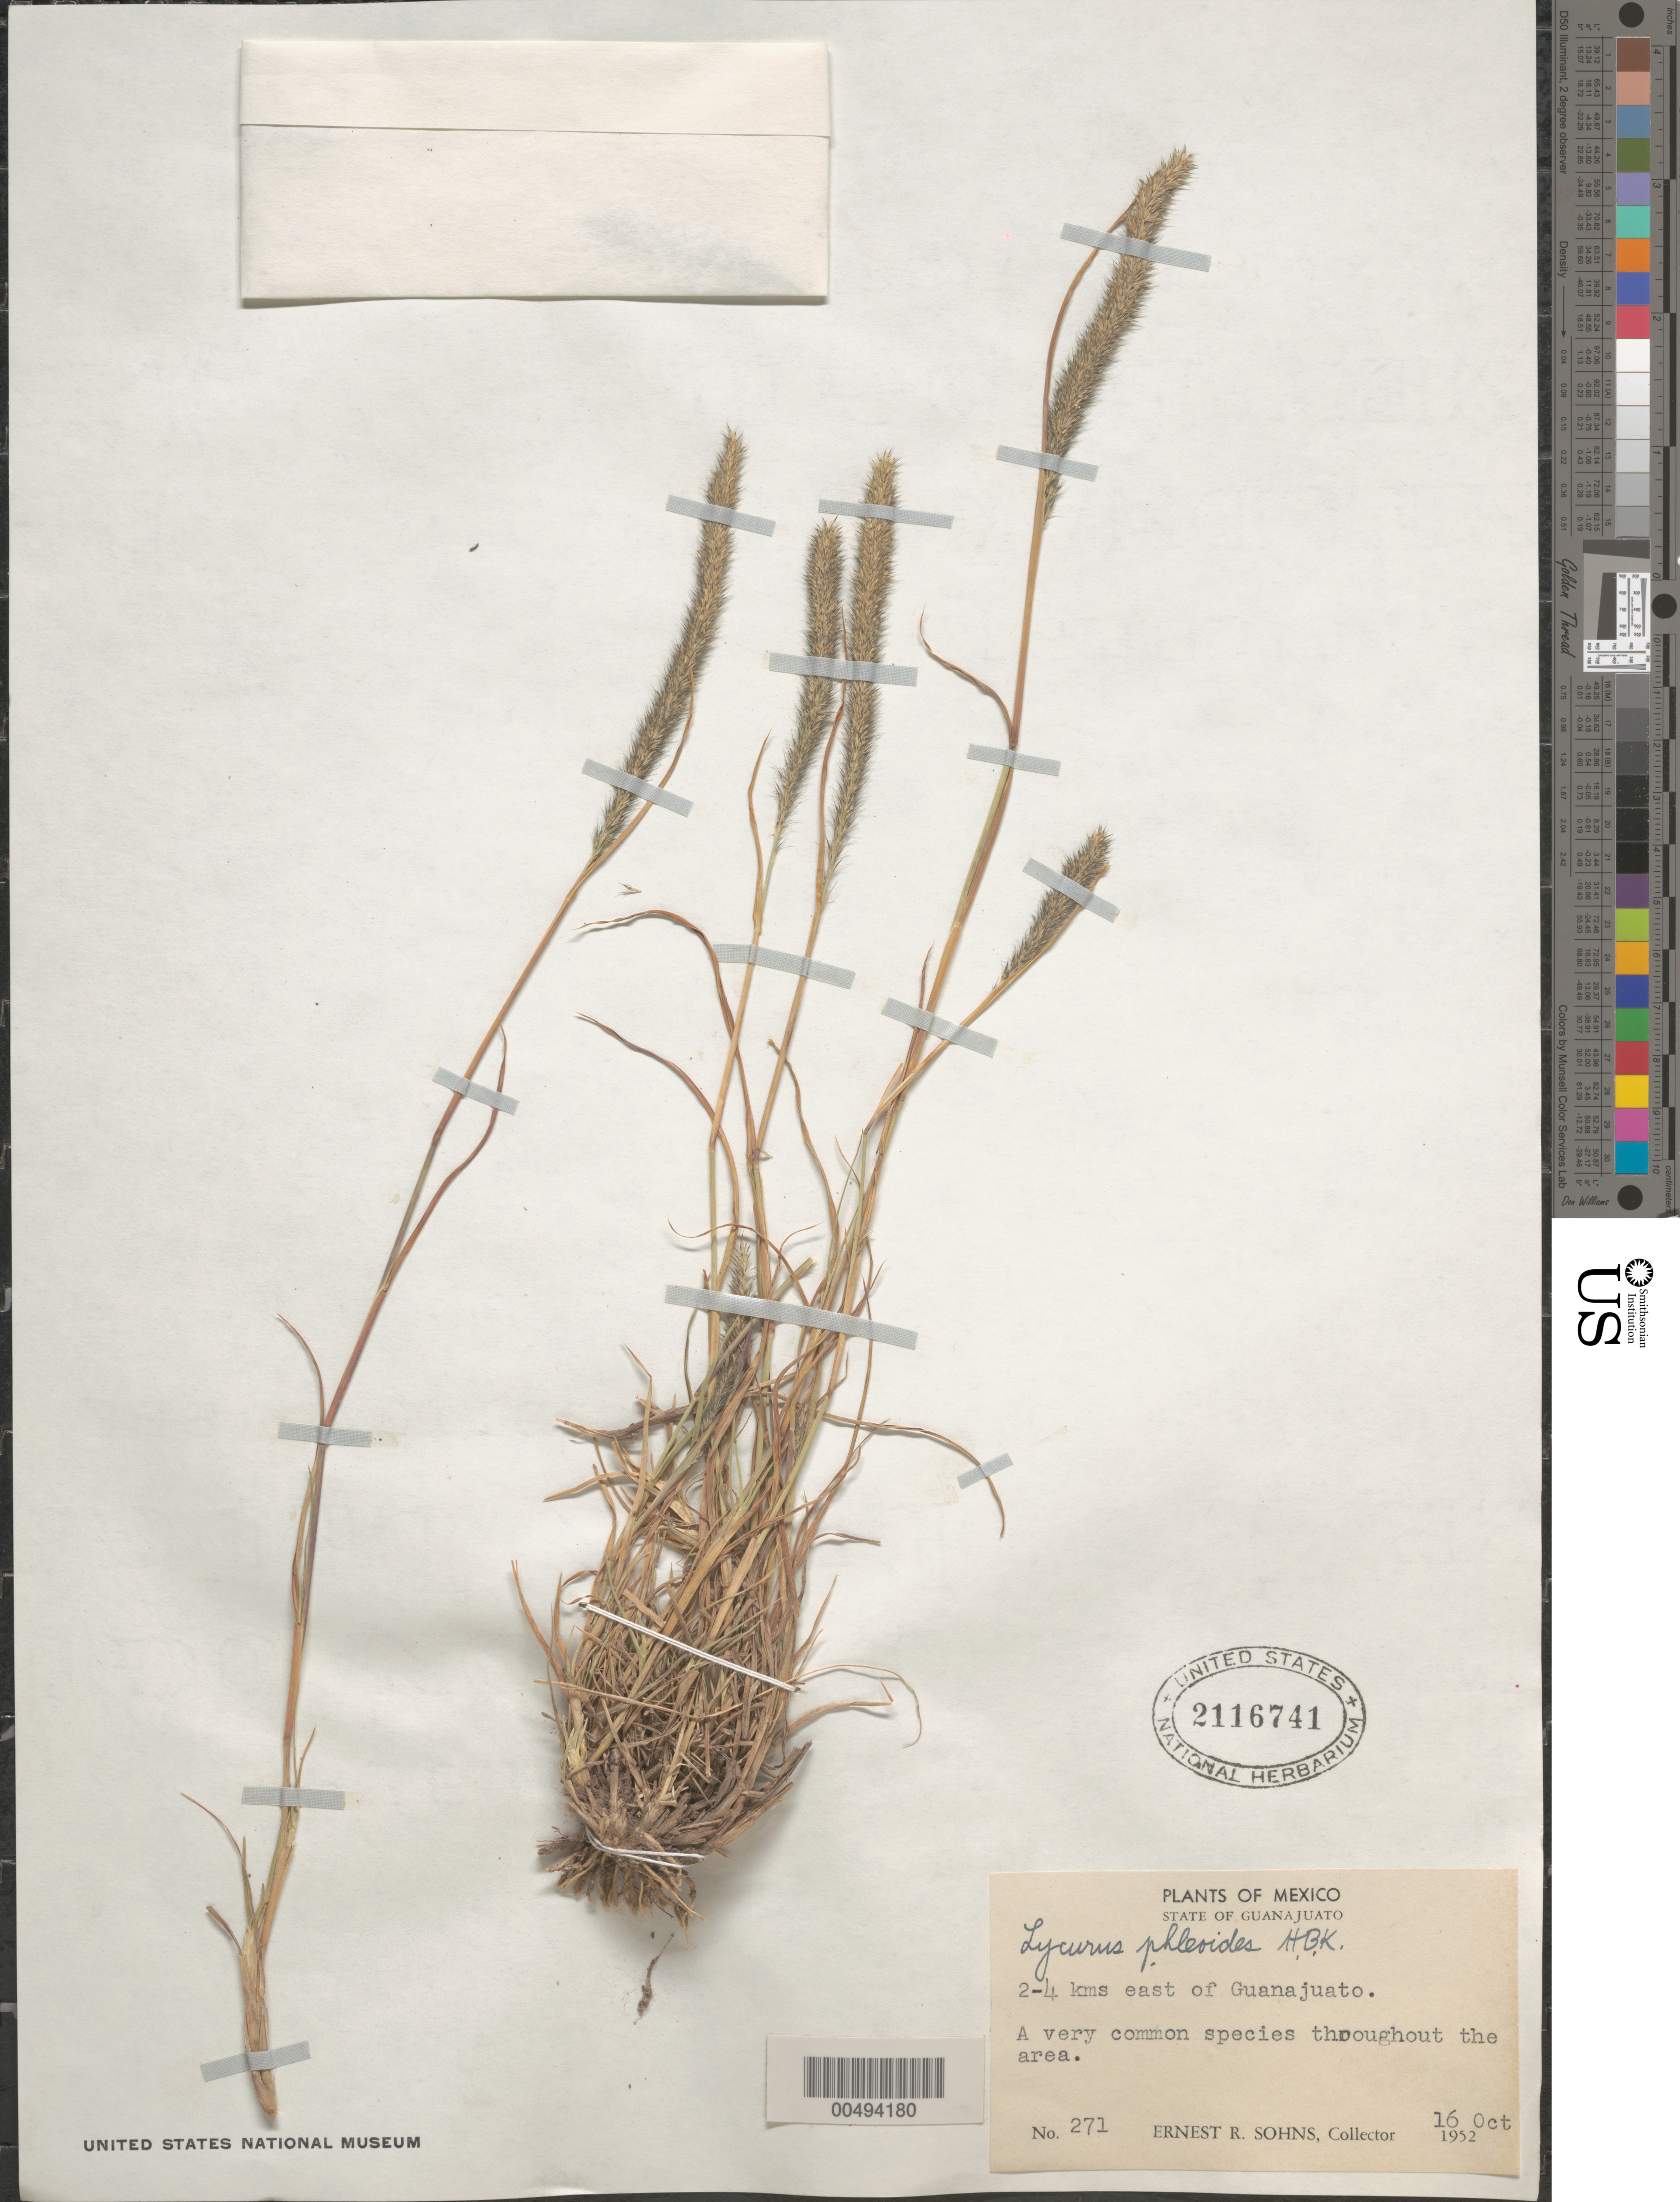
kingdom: Plantae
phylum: Tracheophyta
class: Liliopsida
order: Poales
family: Poaceae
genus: Lycurus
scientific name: Lycurus phleoides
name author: Kunth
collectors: E. R. Sohns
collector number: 271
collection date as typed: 16 Oct 1952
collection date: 1952-10-16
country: Mexico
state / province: Guanajuato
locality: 2-4 km E of Guanajuato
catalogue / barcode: US 2116741